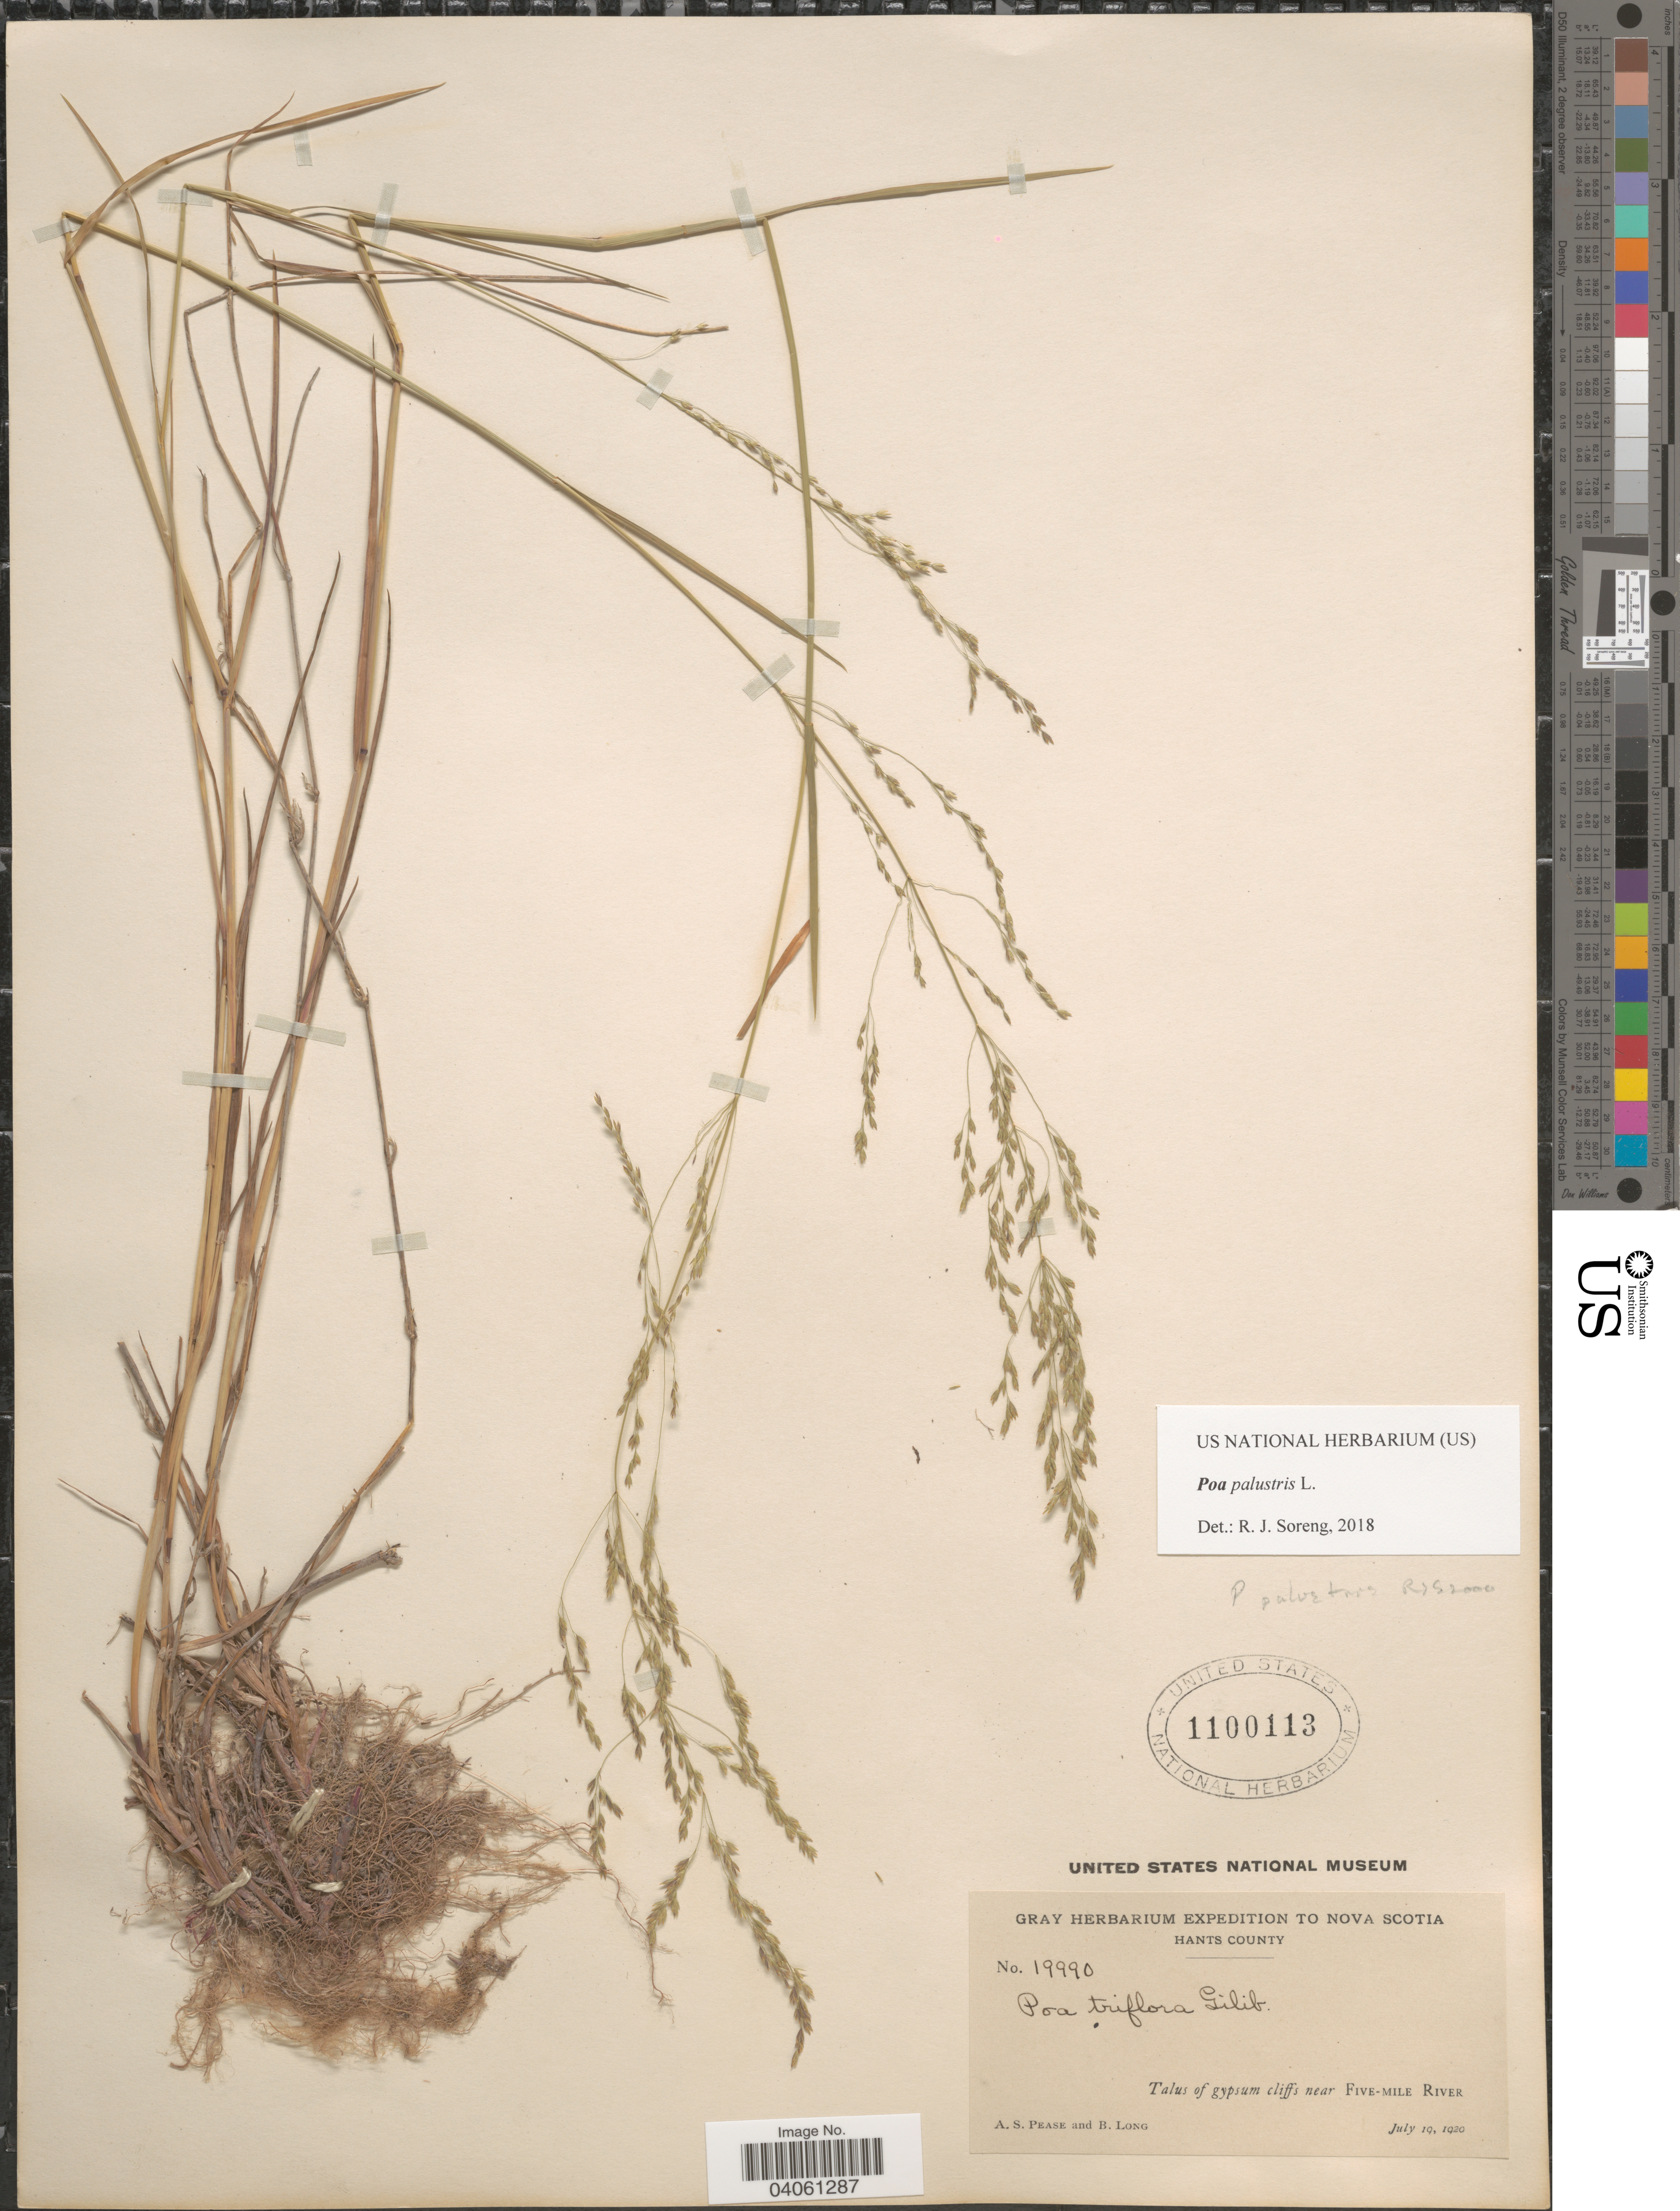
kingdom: Plantae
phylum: Tracheophyta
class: Liliopsida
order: Poales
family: Poaceae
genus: Poa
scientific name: Poa palustris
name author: L.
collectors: A. S. Pease & B. Long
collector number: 19990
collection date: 1920-07-19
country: Canada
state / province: Nova Scotia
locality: Hants County. Talus of gypsum cliffs near Five-mile River.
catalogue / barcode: US 1100113